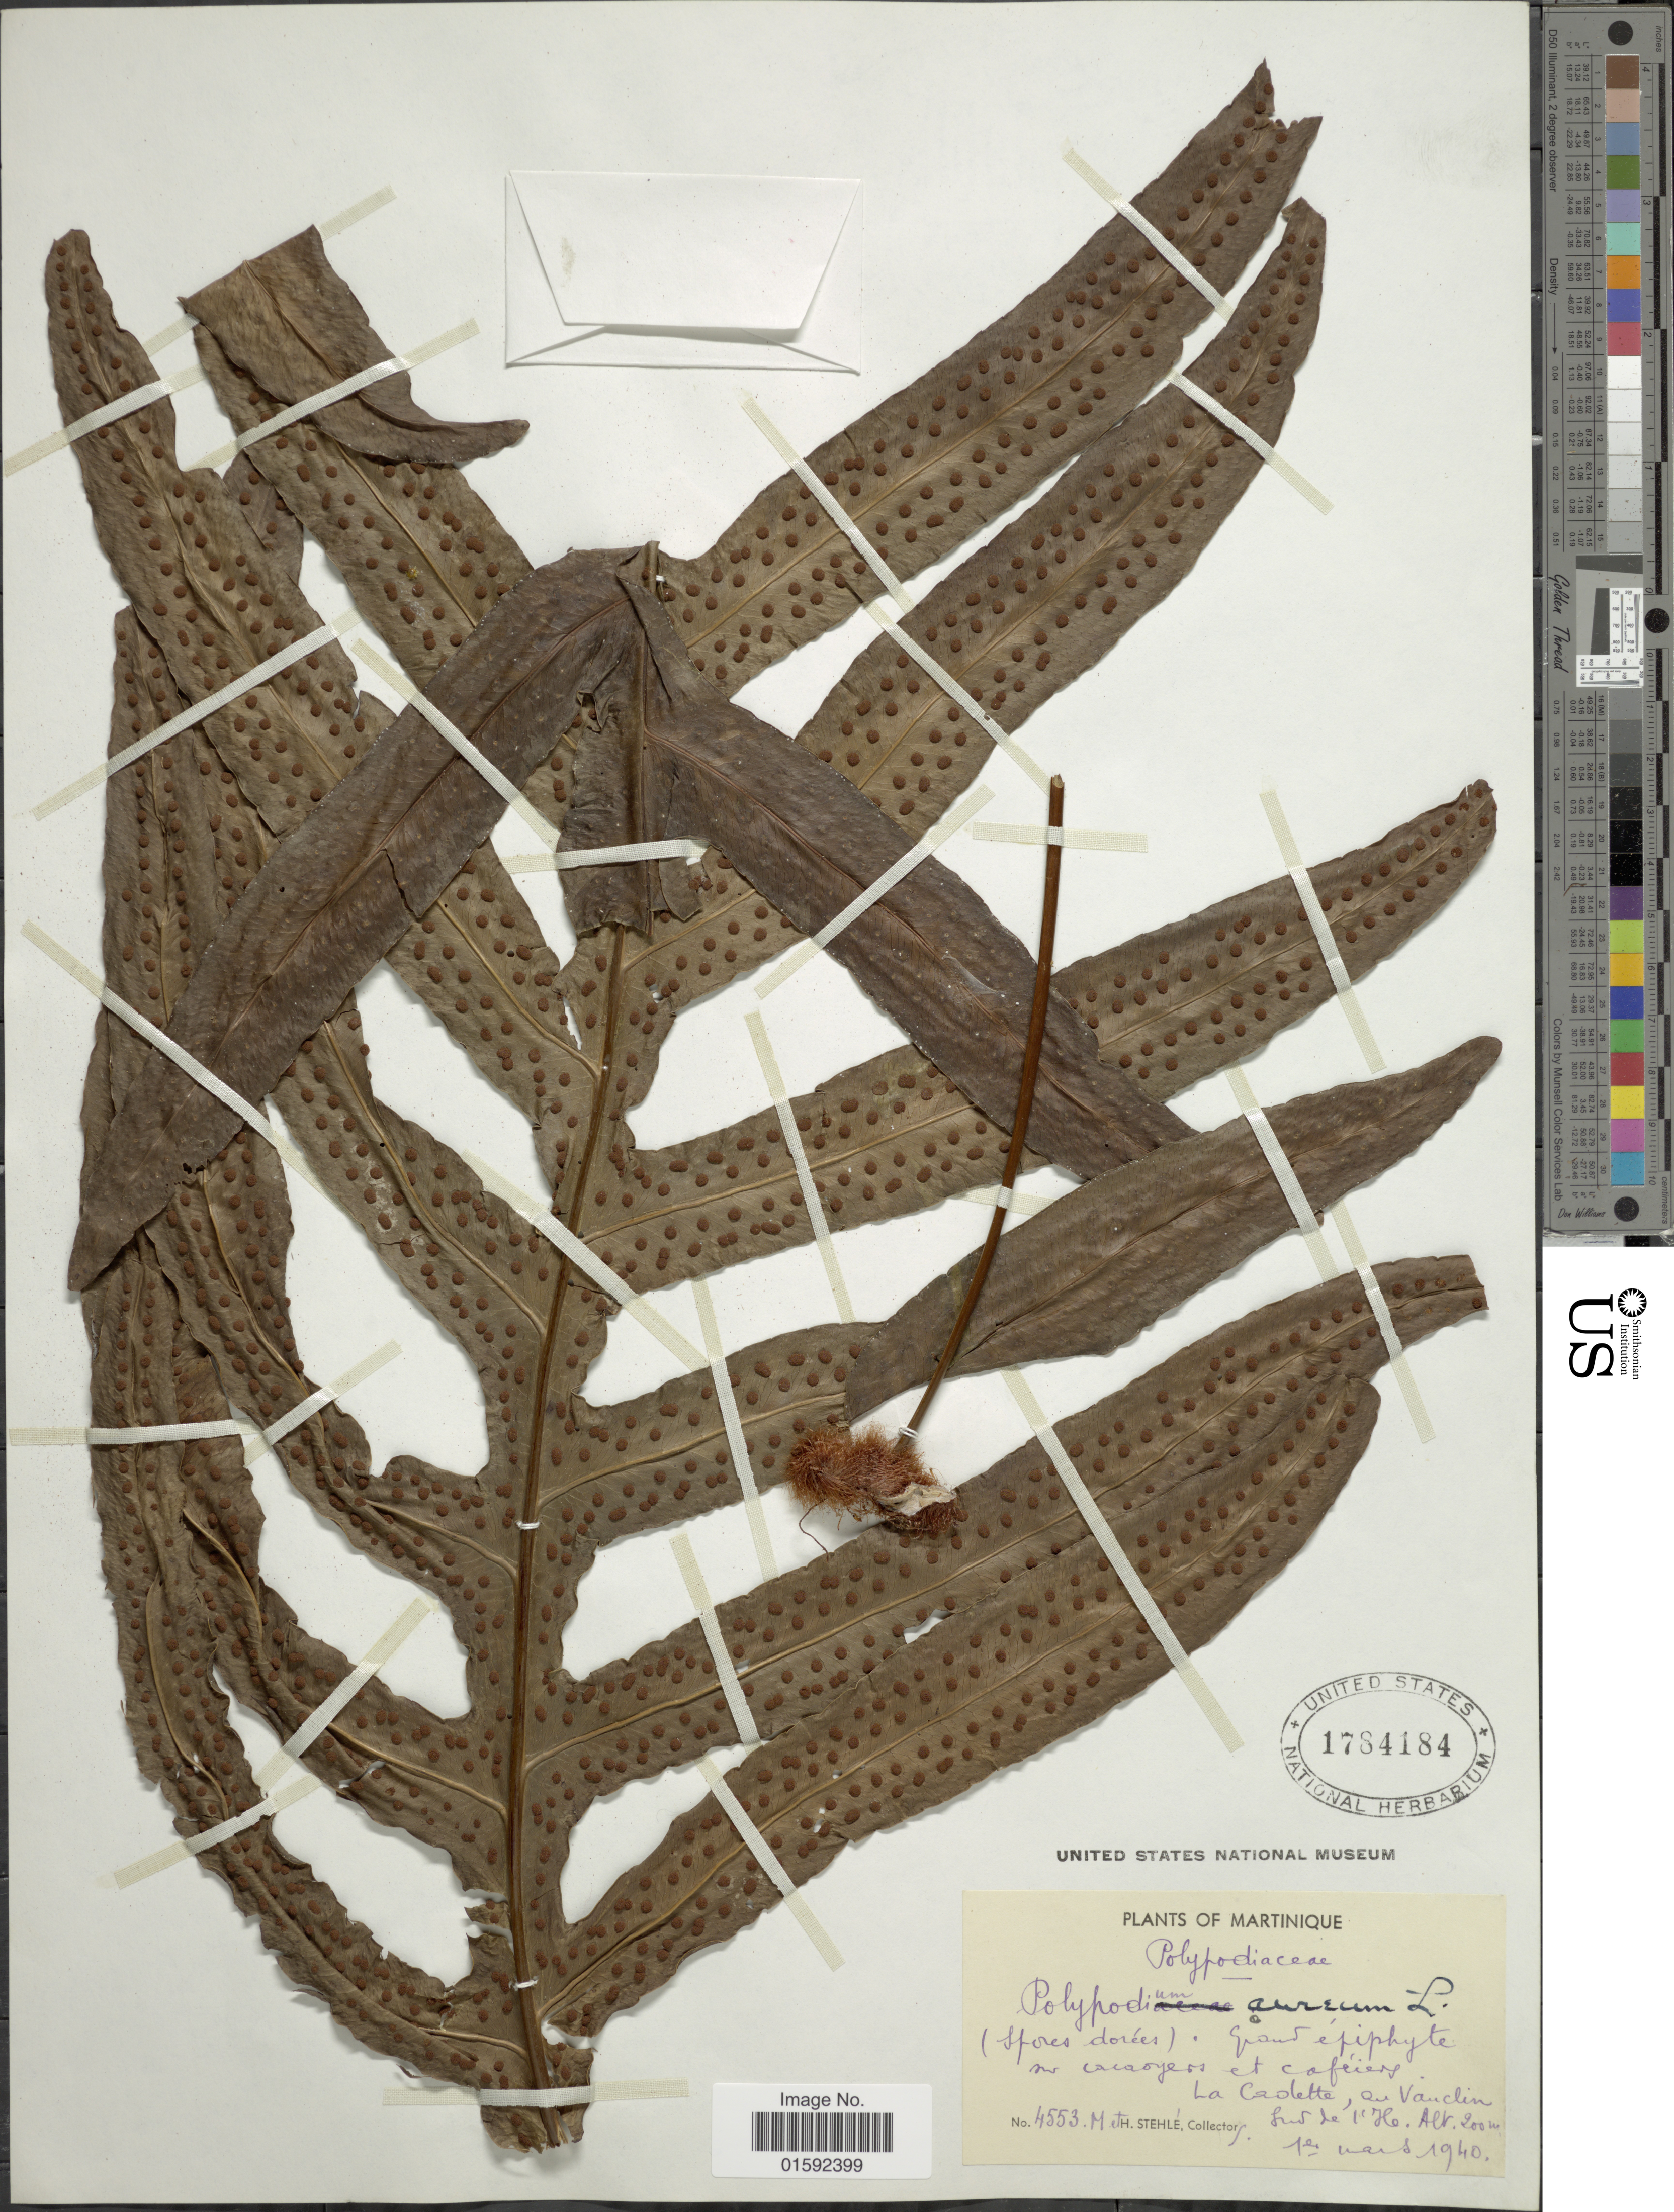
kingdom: Plantae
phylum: Tracheophyta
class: Polypodiopsida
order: Polypodiales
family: Polypodiaceae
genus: Phlebodium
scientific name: Phlebodium aureum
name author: (L.) J. Sm.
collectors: M. Stehlé & H. Stehlé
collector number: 4553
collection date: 1940-03-14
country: Martinique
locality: Martinique, La Caolette, au Vauclin, sud de L'He.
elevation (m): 200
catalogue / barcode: US 1784184